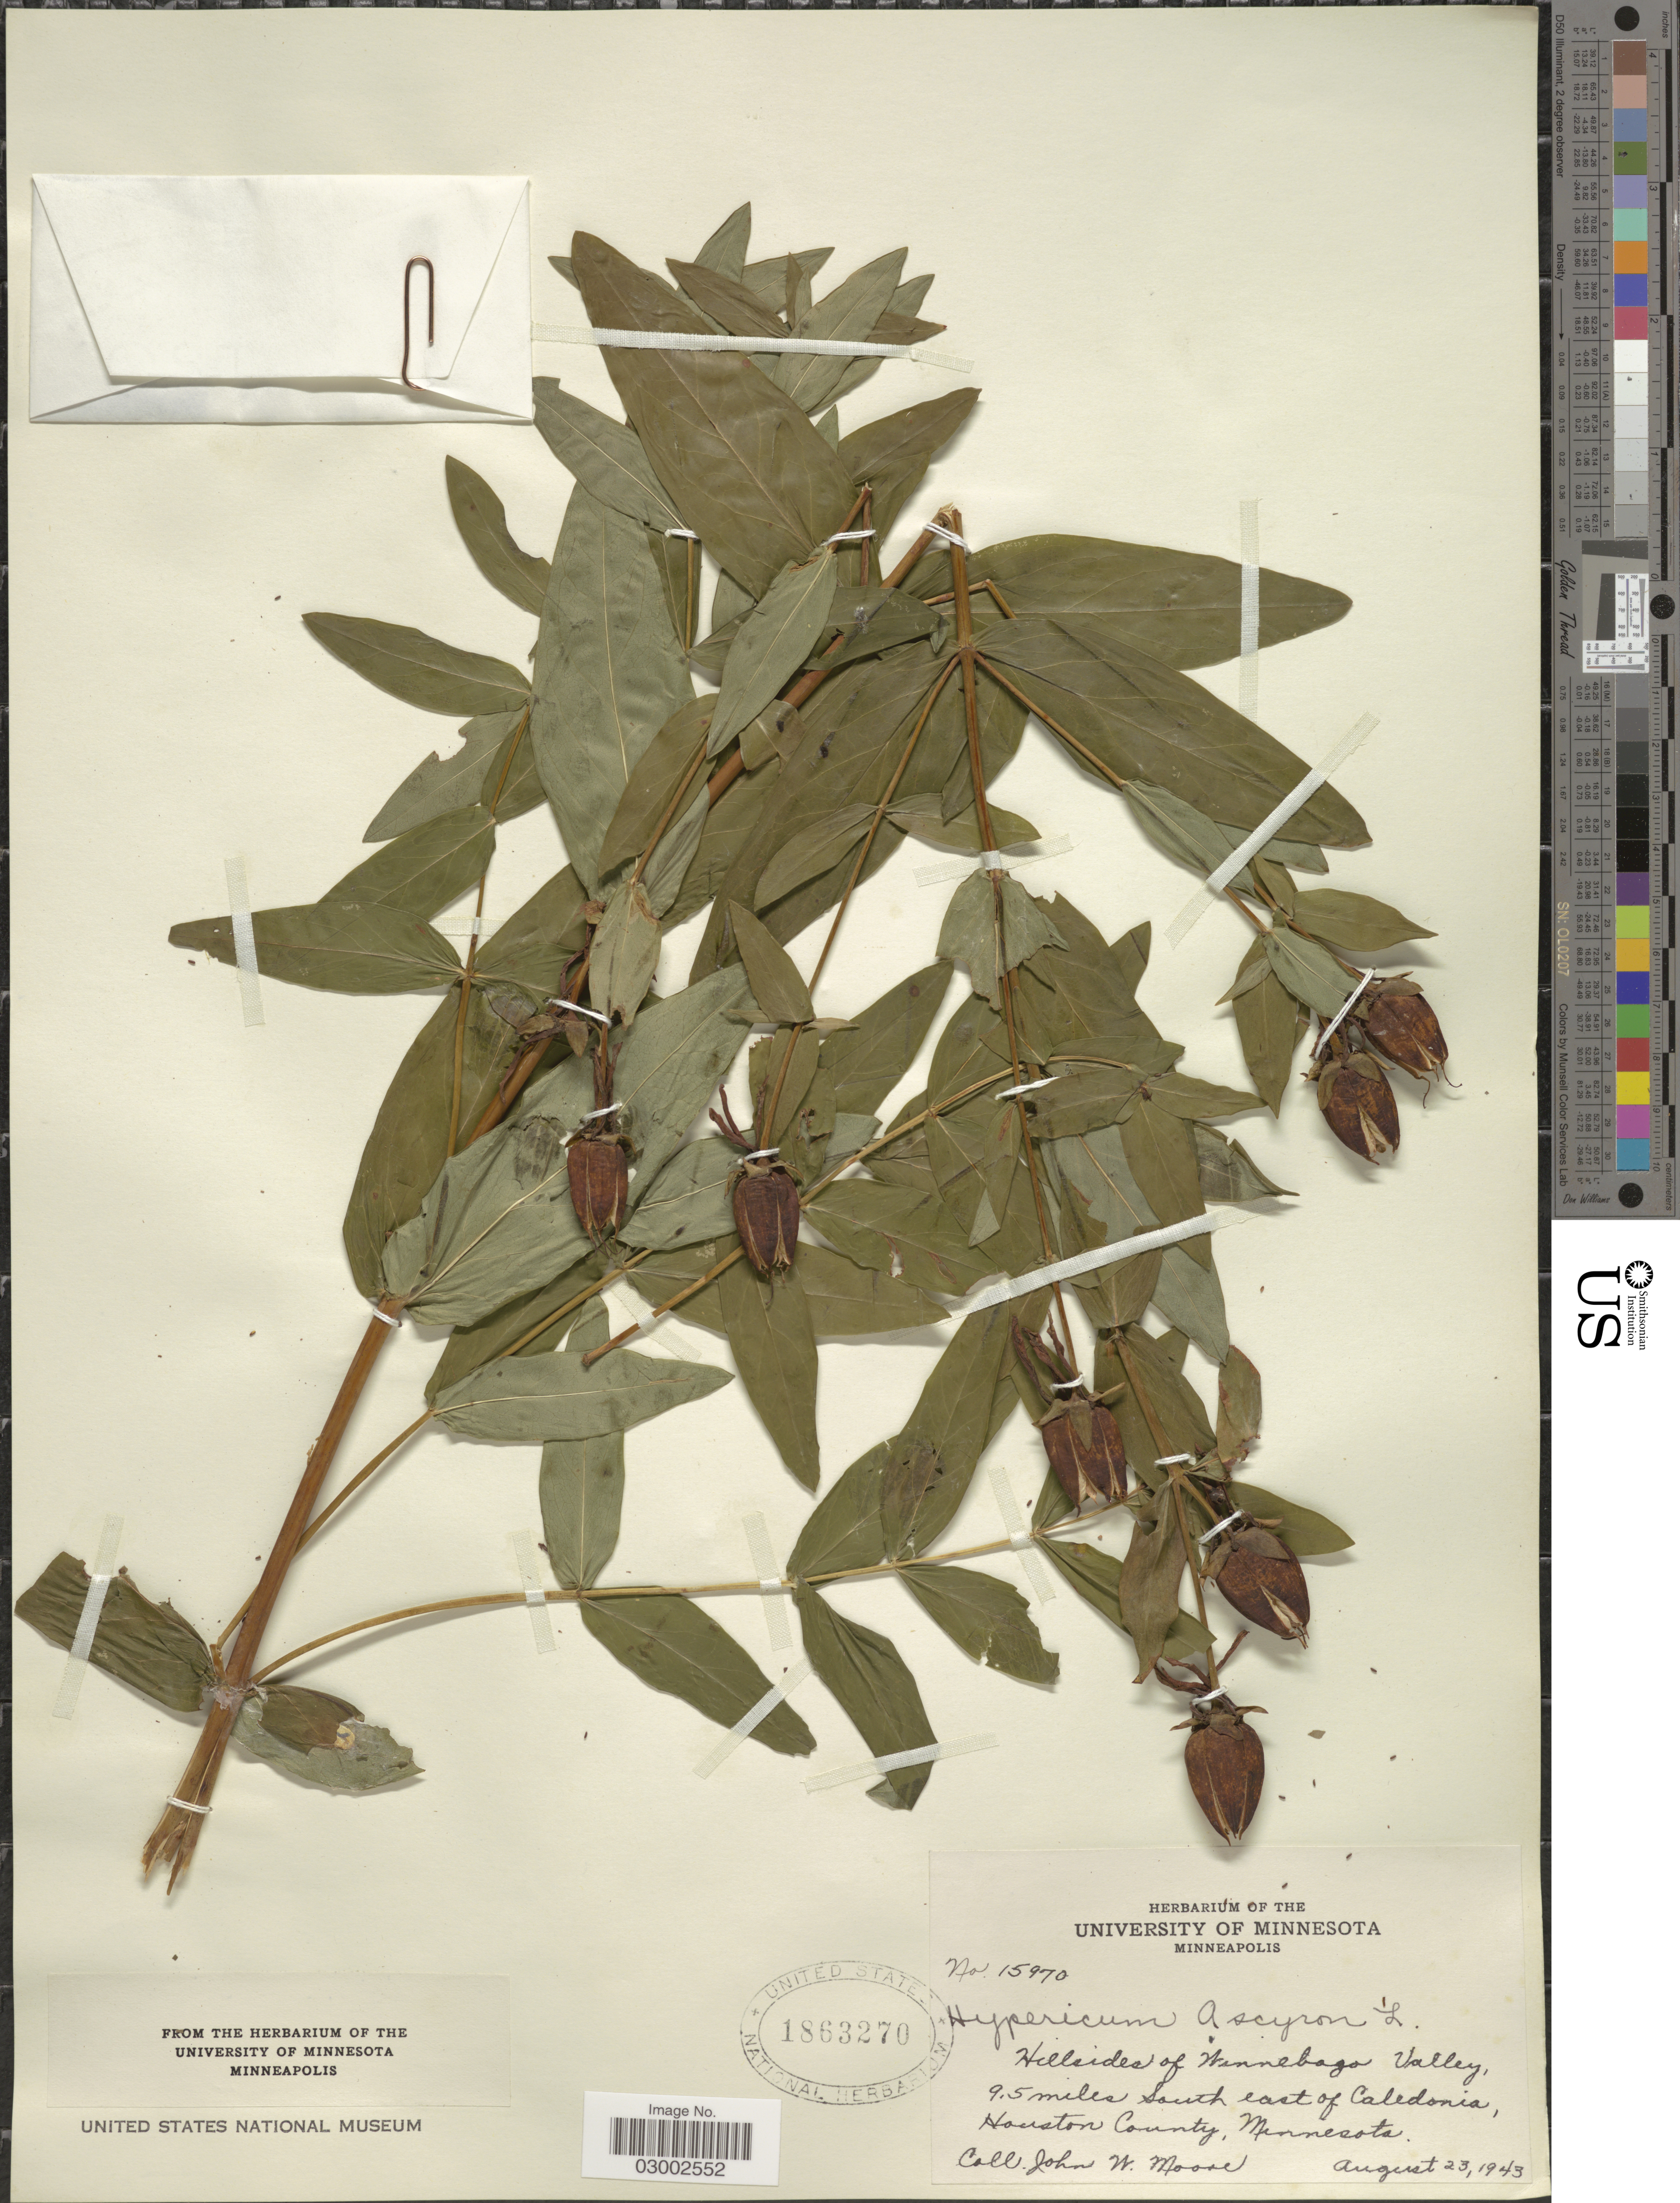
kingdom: Plantae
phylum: Tracheophyta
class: Magnoliopsida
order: Malpighiales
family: Hypericaceae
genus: Hypericum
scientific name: Hypericum ascyron subsp. pyramidatum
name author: (Aiton) N. Robson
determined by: Strong, Mark T., (BOT), Smithsonian Institution - National Museum of Natural History (UNITED STATES)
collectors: J. Moore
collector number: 15970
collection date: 1943-08-23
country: United States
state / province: Minnesota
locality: Hillsides of Winnebago Valley, 9.5 miles South east of Caledonia, Houston County.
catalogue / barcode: US 1863270